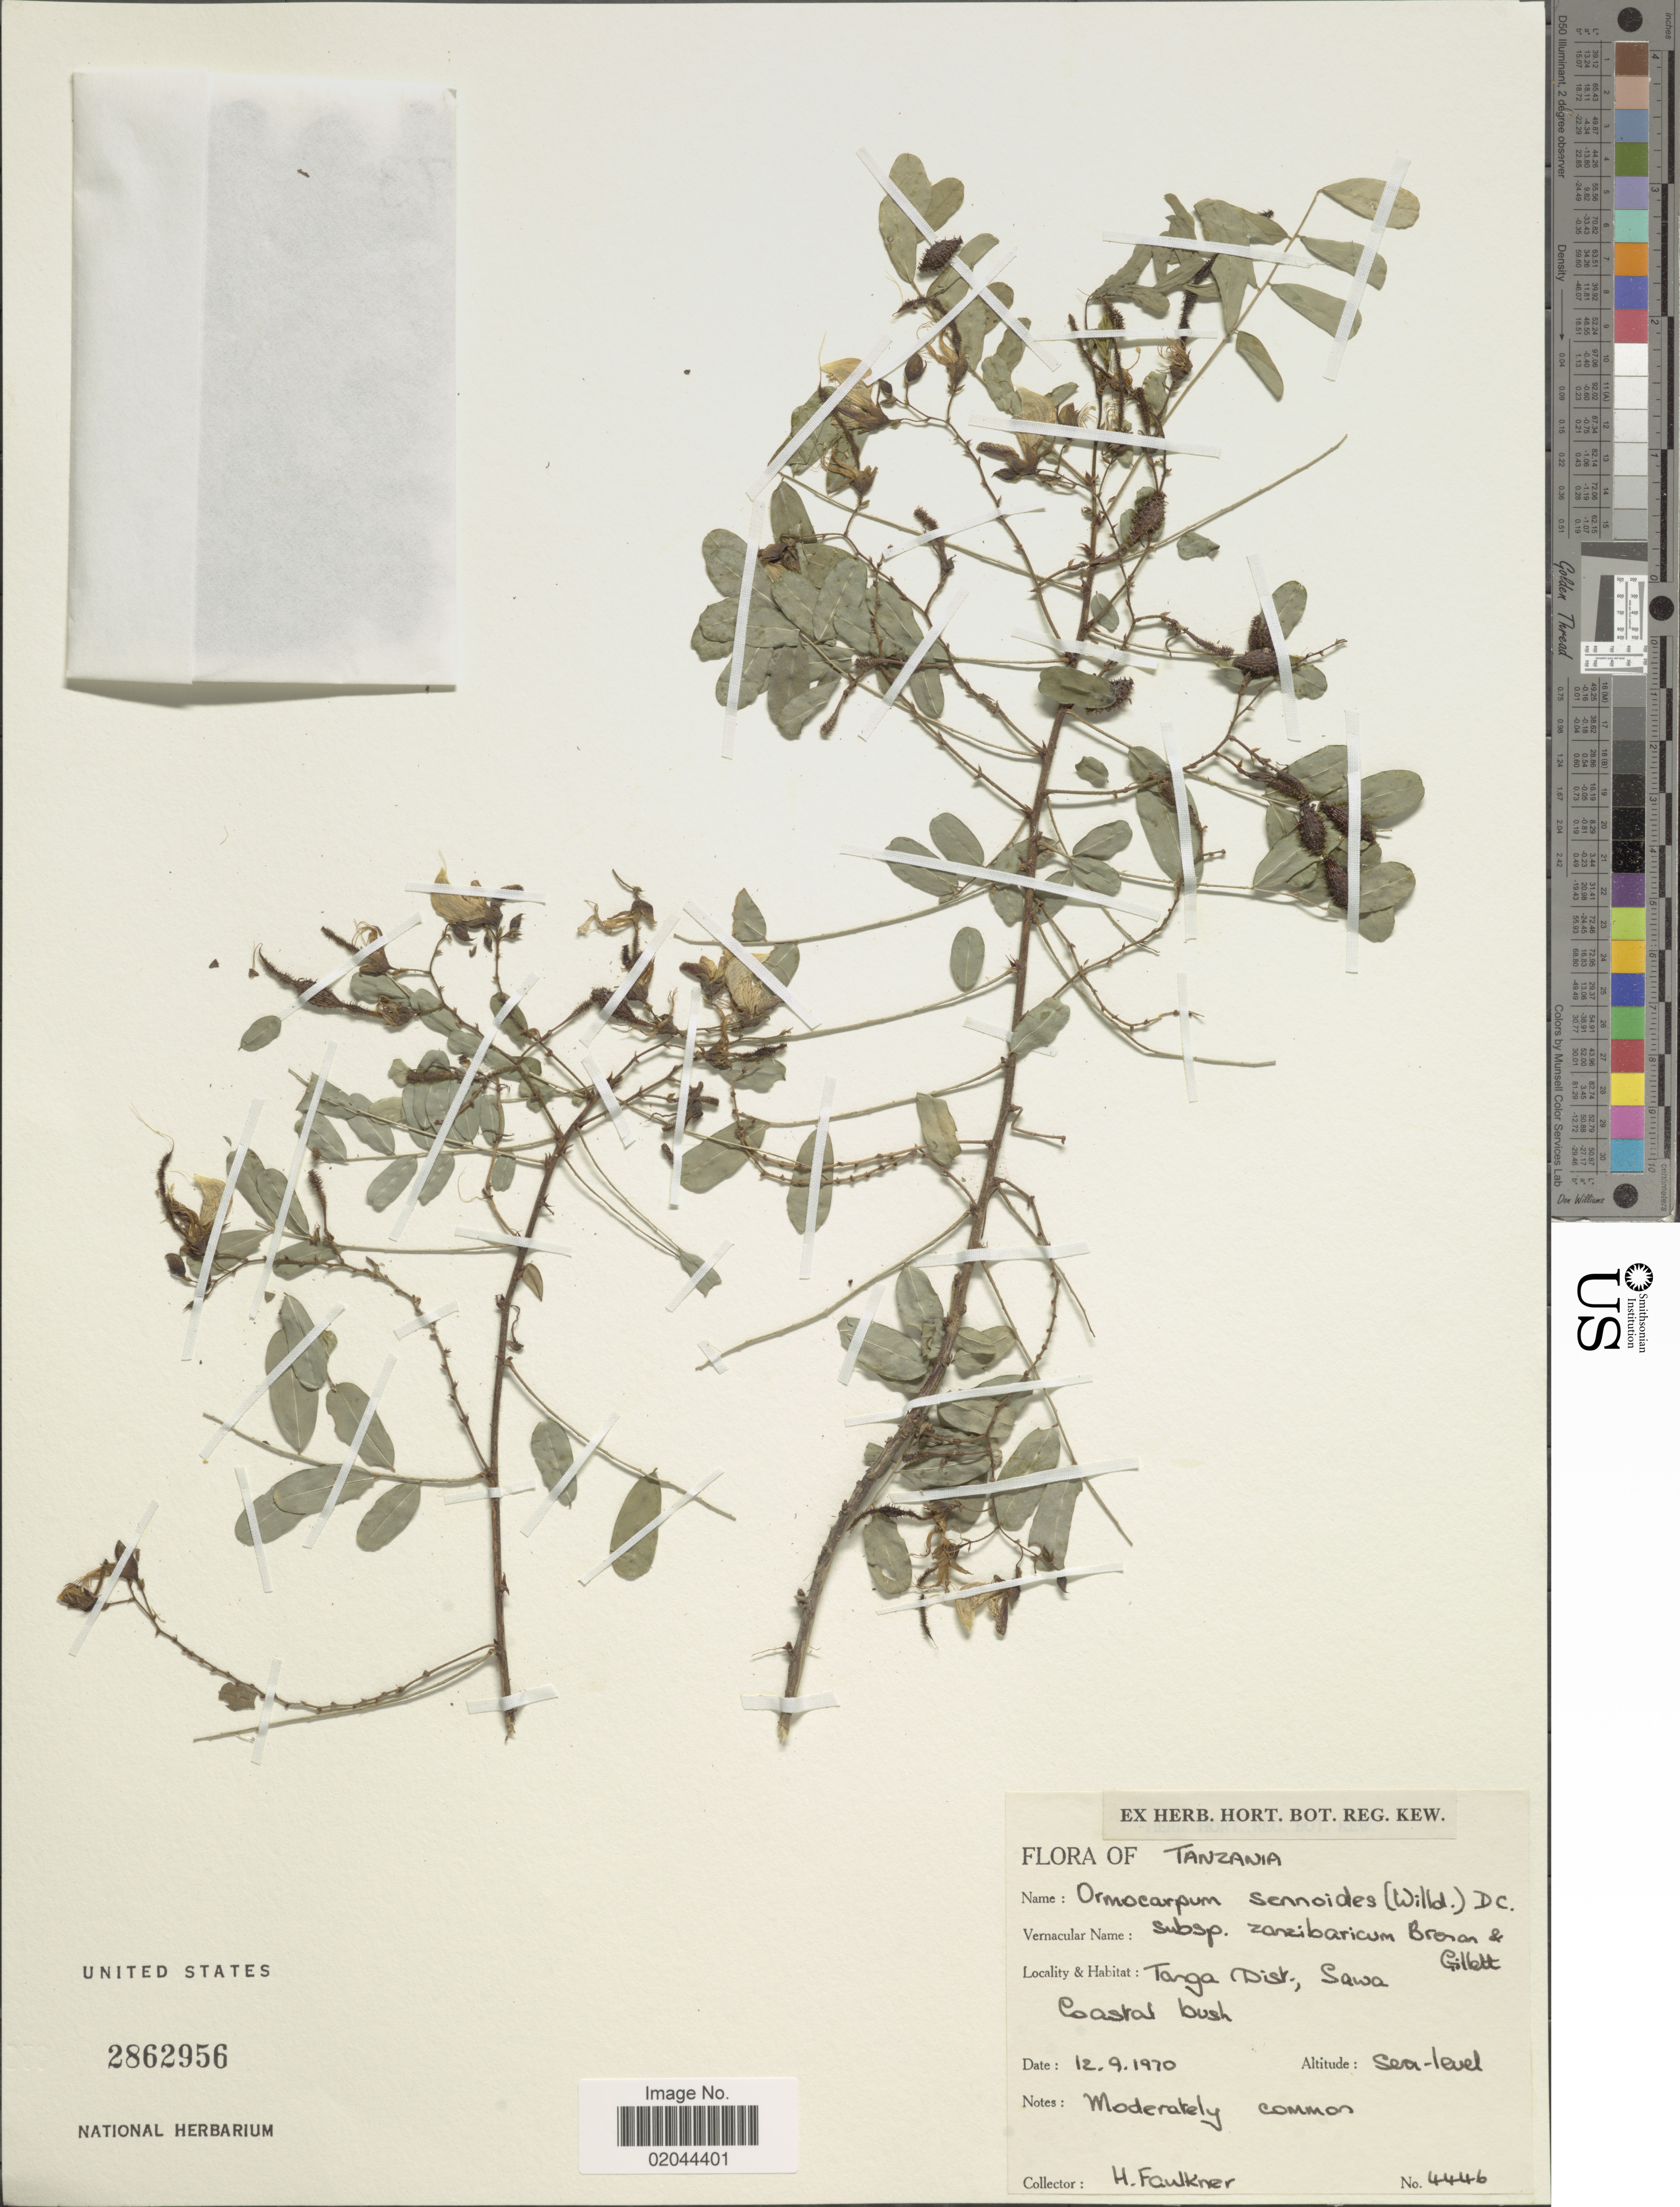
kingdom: Plantae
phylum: Tracheophyta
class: Magnoliopsida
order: Fabales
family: Fabaceae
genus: Ormocarpum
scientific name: Ormocarpum sennoides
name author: (Willd.) DC.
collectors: H. Faulkner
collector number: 4446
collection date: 1970-09-12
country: Tanzania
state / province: Tanga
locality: Tanga Dist., Sawa, Coastal bush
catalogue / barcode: US 2862956